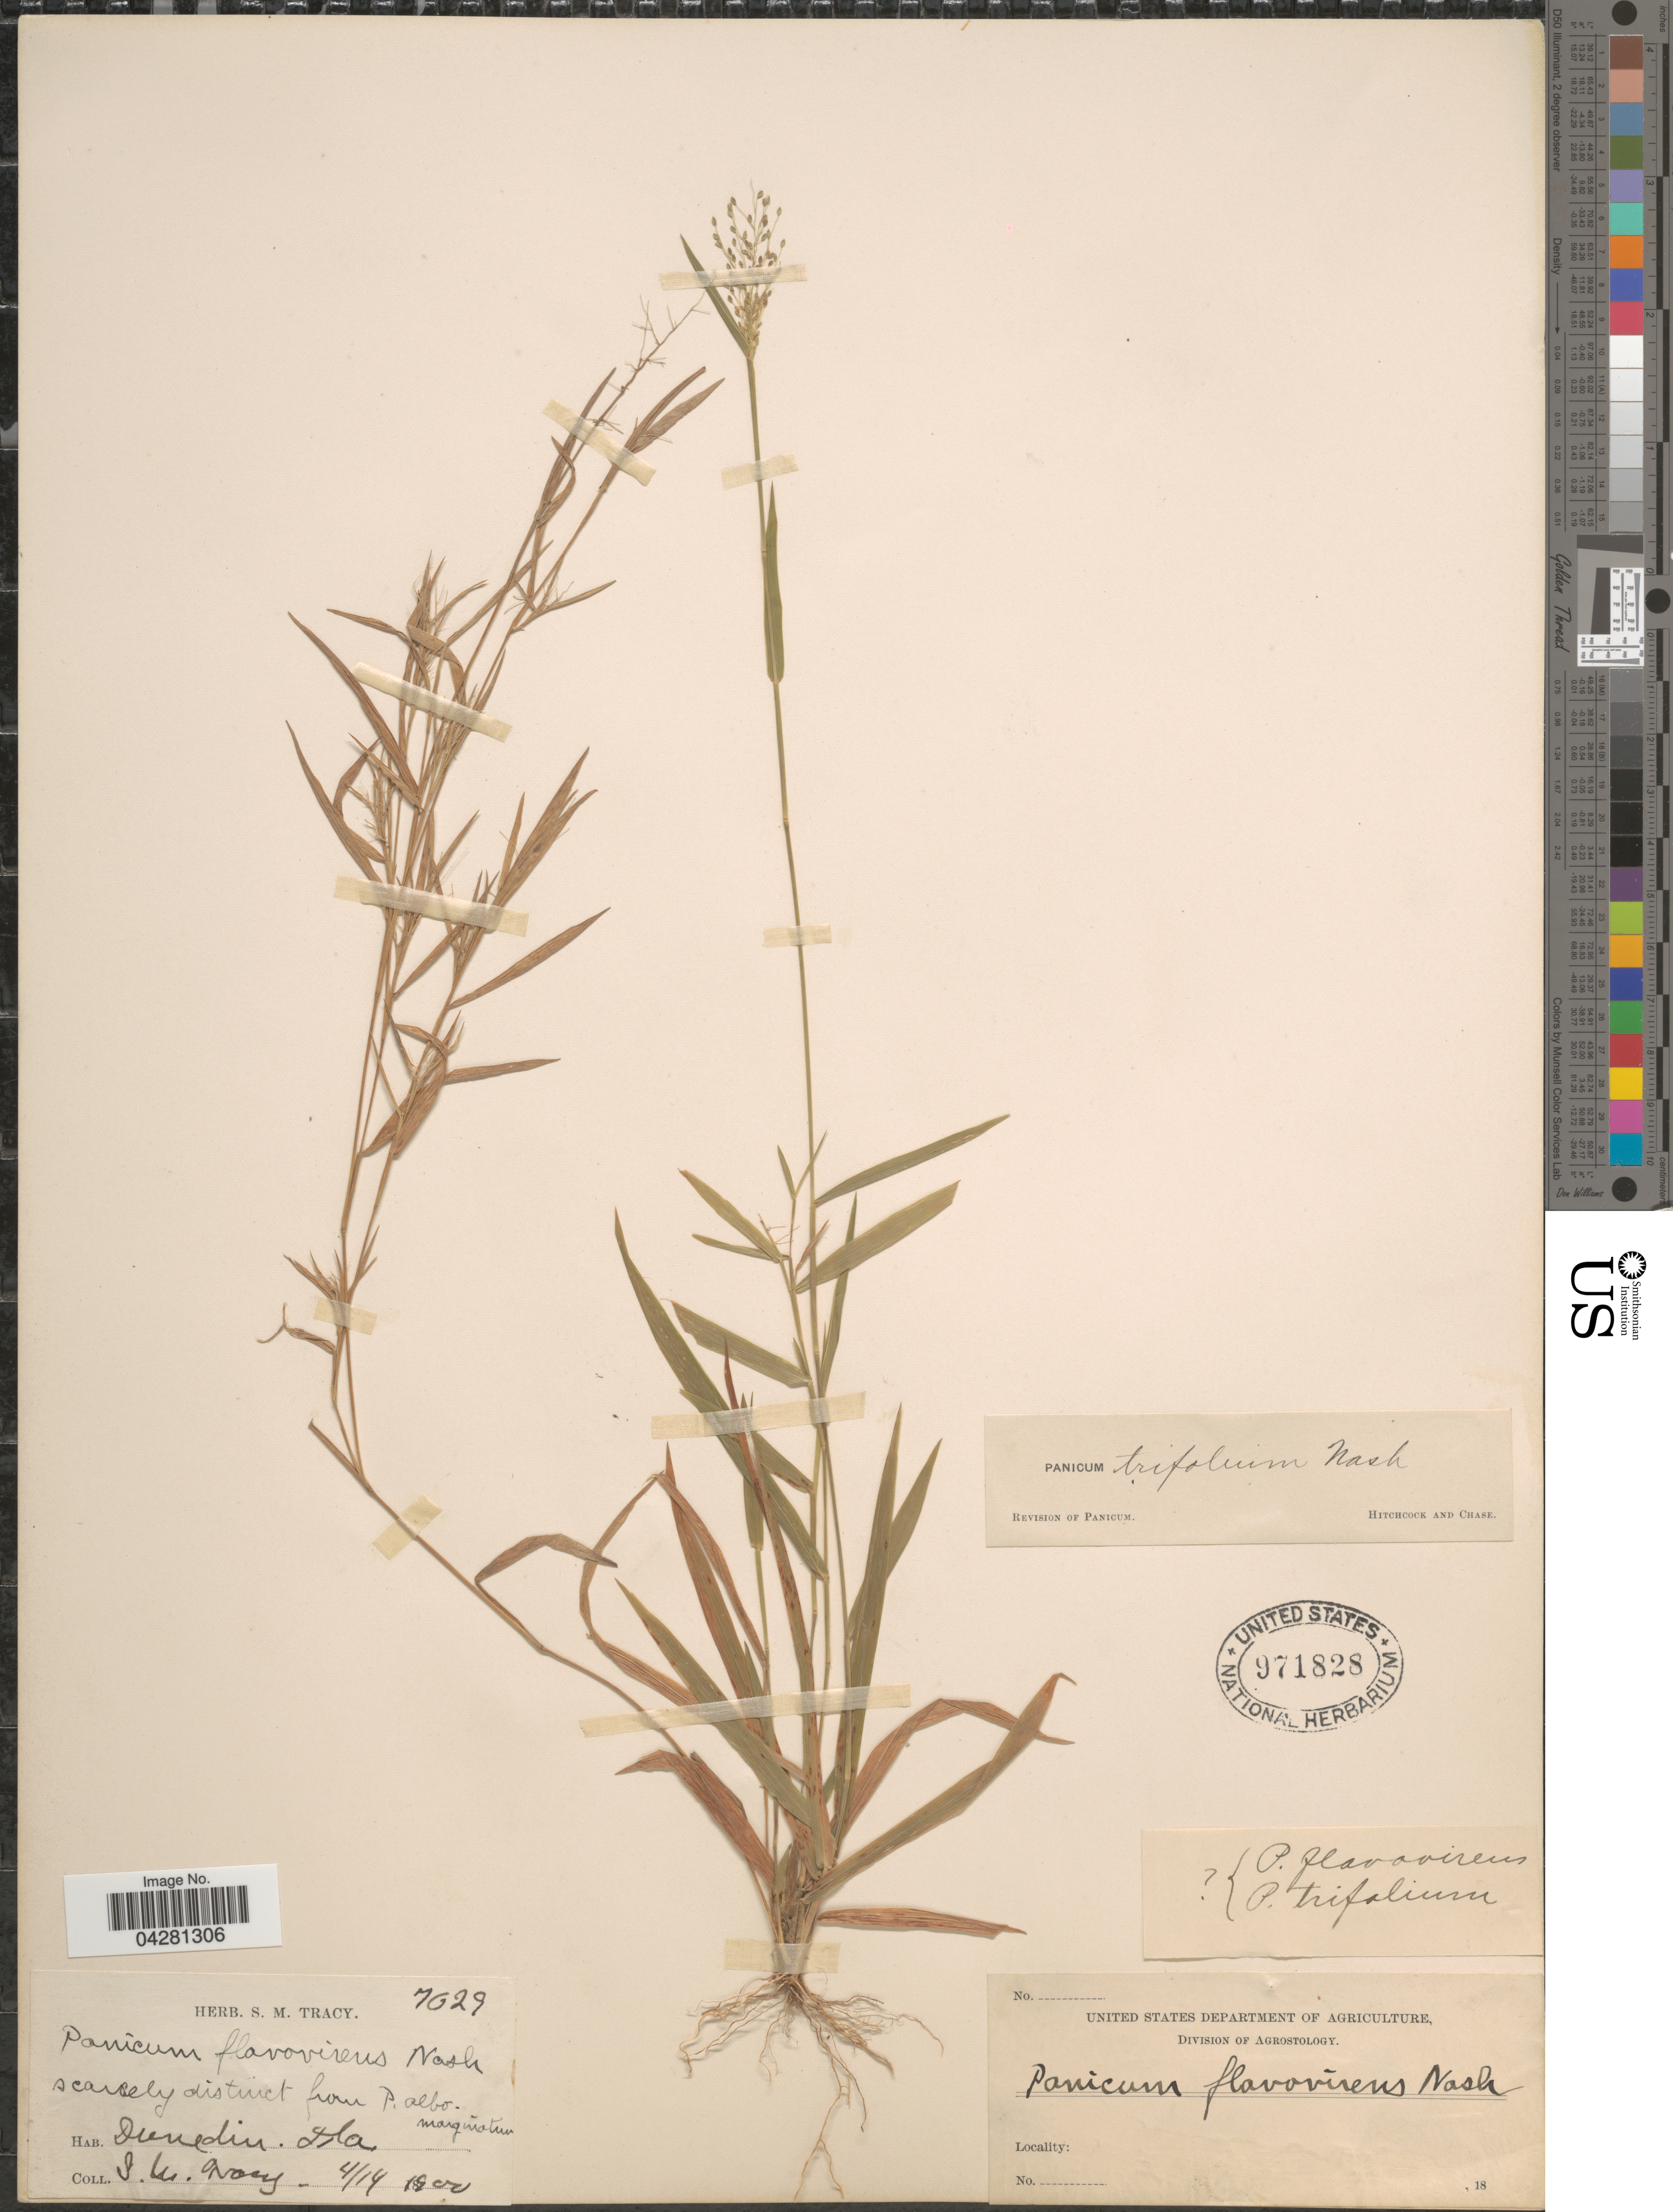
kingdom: Plantae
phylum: Tracheophyta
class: Liliopsida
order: Poales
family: Poaceae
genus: Dichanthelium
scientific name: Dichanthelium dichotomum var. unciphyllum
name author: (Trin.) Davidse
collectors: S. M. Tracy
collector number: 7629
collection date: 1900-04-14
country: United States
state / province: Florida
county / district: Pinellas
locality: Dunedin.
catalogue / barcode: US 971828